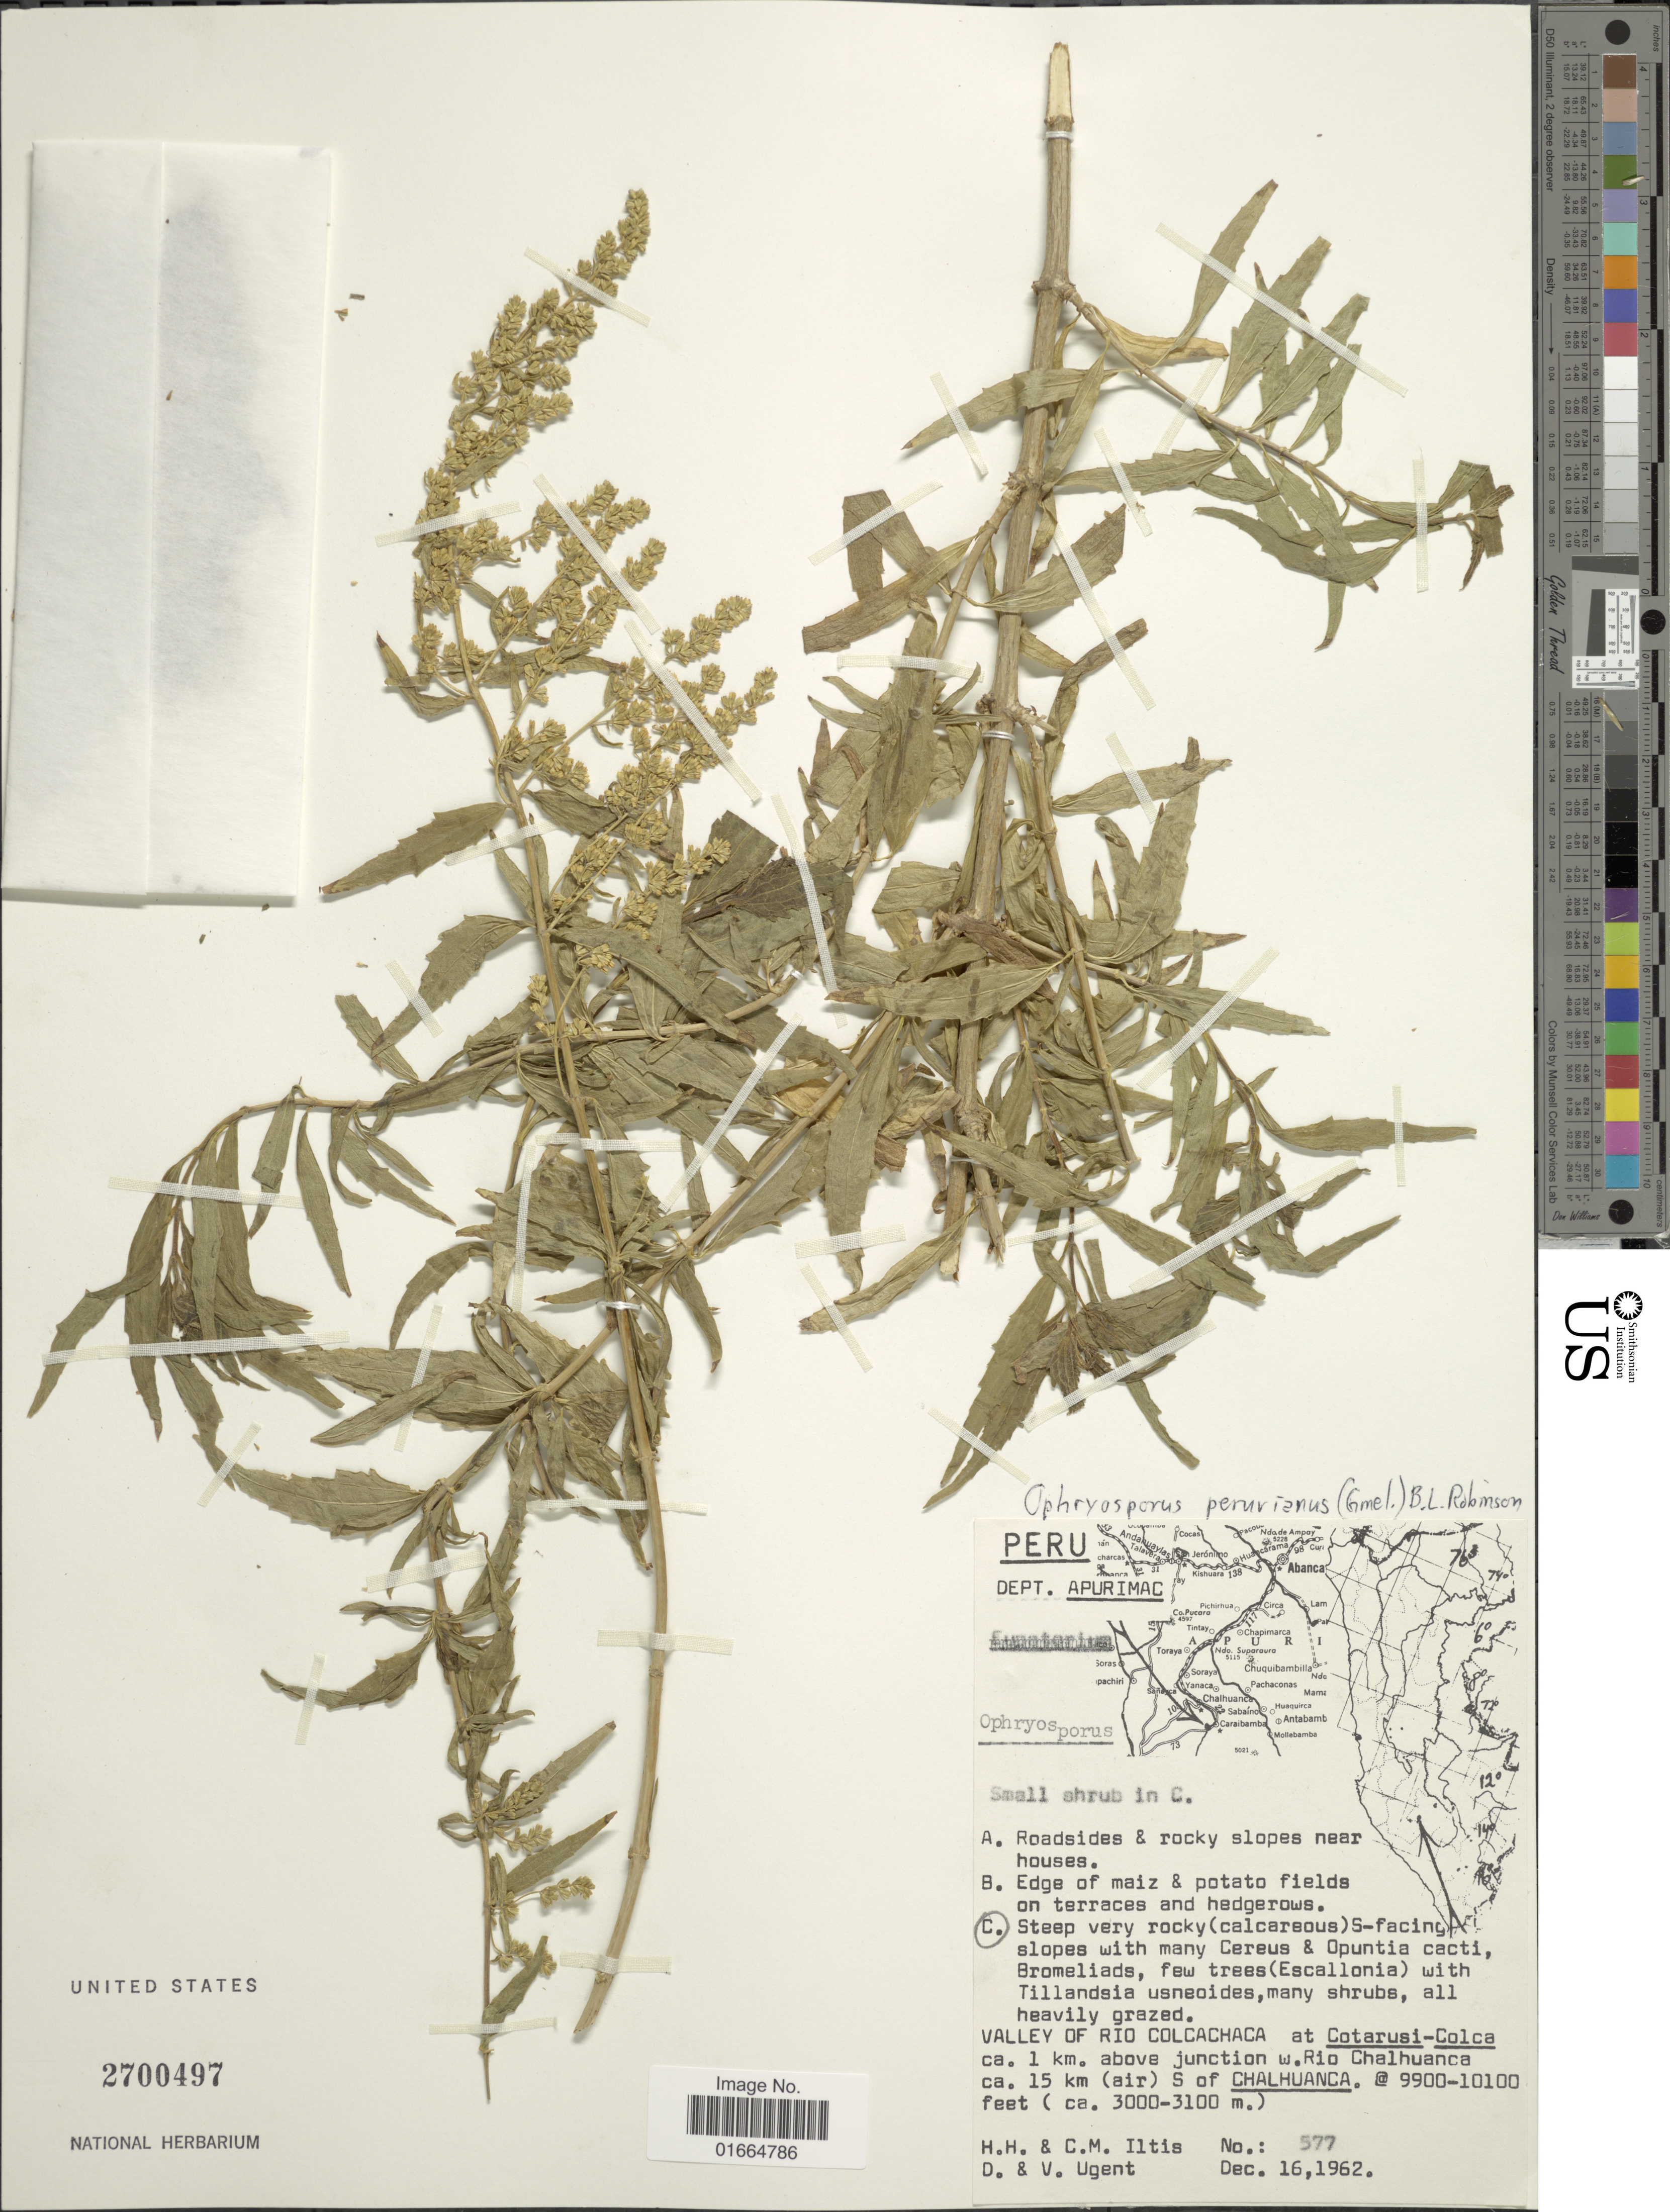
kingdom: Plantae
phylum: Tracheophyta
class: Magnoliopsida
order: Asterales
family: Asteraceae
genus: Ophryosporus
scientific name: Ophryosporus peruvianus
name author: (J.F. Gmel.) R.M. King & H. Rob.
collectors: H. H. Iltis, C. M Iltis, D. Ugent & V. Ugent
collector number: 577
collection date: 1962-12-16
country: Peru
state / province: Apurímac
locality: Dept. Apurimac. Valley of Rio Colcachaca at Cotarusi-Colca ca. 1 km. above junction w. Rio Chalhuanca ca. 15 km (air) S of Chalhuanca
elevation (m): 3018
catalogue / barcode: US 2700497